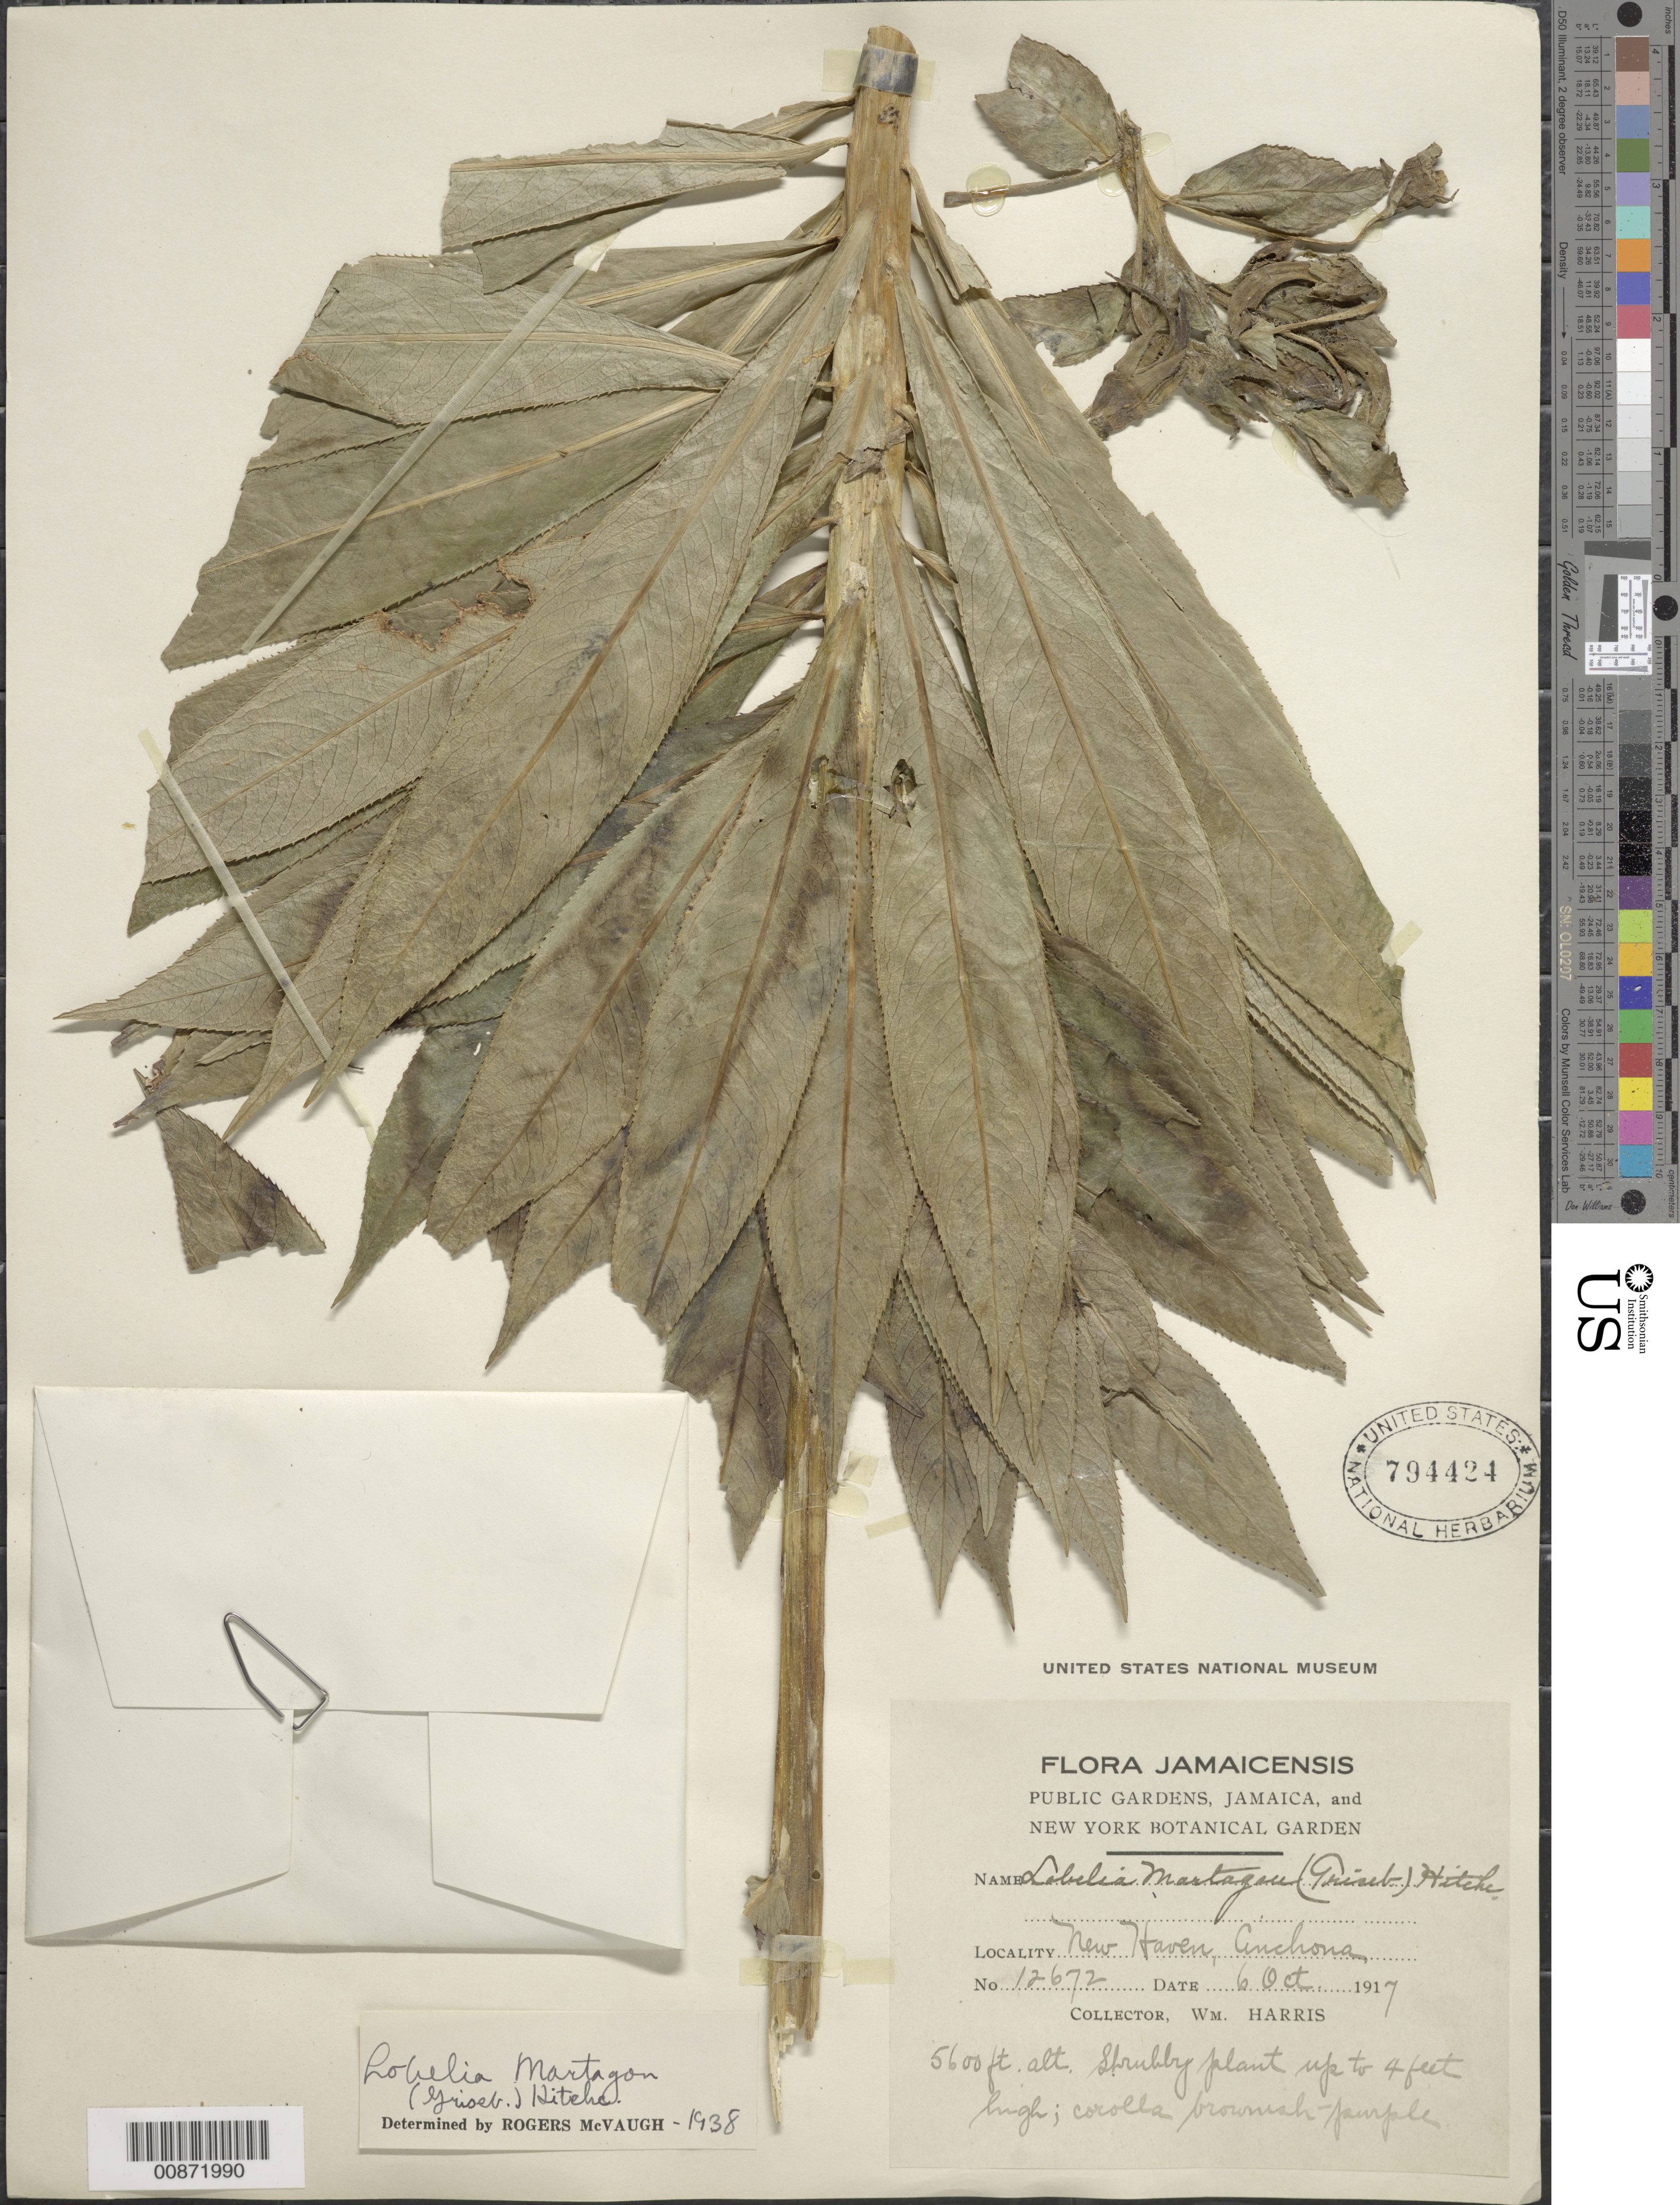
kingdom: Plantae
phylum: Tracheophyta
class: Magnoliopsida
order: Asterales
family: Campanulaceae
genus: Lobelia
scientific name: Lobelia martagon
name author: (Griseb.) Hitchc.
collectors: W. H. Harris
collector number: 12672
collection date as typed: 06 Oct 1917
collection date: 1917-10-06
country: Jamaica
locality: New Haven, Anchona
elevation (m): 1707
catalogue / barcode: US 794424